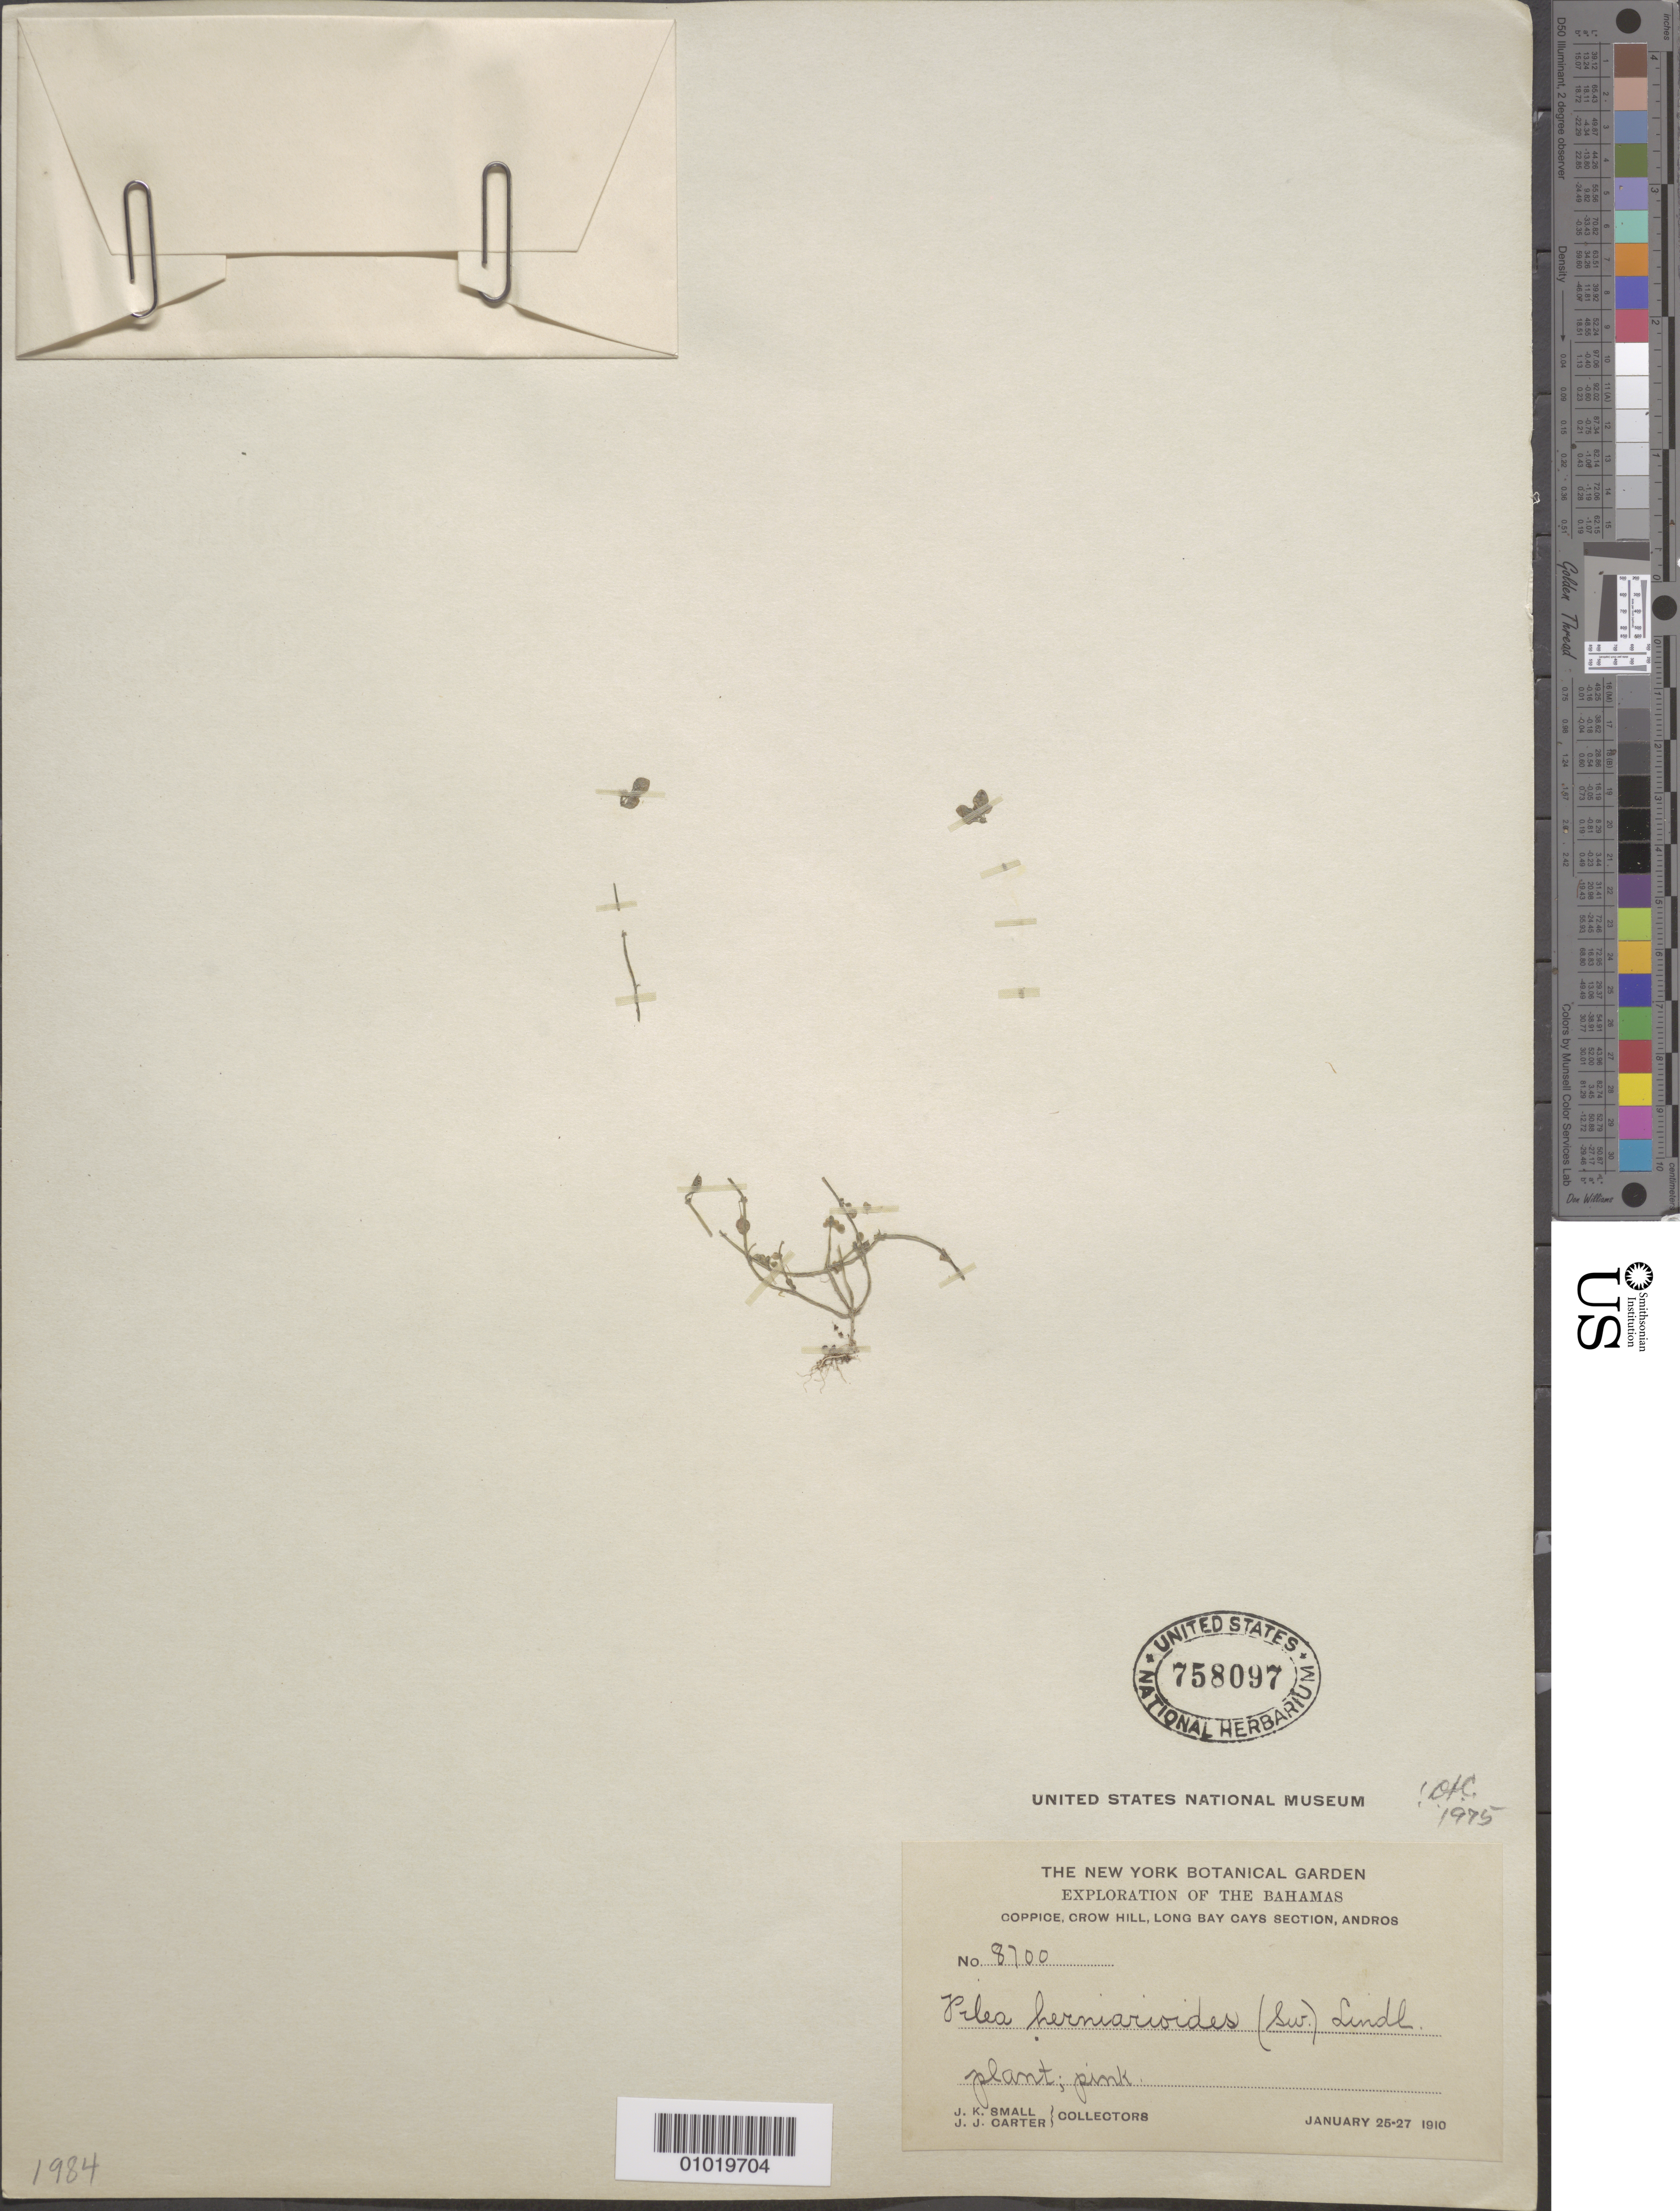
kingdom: Plantae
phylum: Tracheophyta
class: Magnoliopsida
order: Rosales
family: Urticaceae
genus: Pilea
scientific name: Pilea herniarioides var. herniarioides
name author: (Sw.) Lindl.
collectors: J. K. Small & J. J. Carter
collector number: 8700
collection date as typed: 25 Jan 1910 to 27 Jan 1910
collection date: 1910-01-25/1910-01-27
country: Bahamas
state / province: South Andros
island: Andros I.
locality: Coppice, Crow Hill, Long Bay Cays section, Andros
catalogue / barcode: US 758097